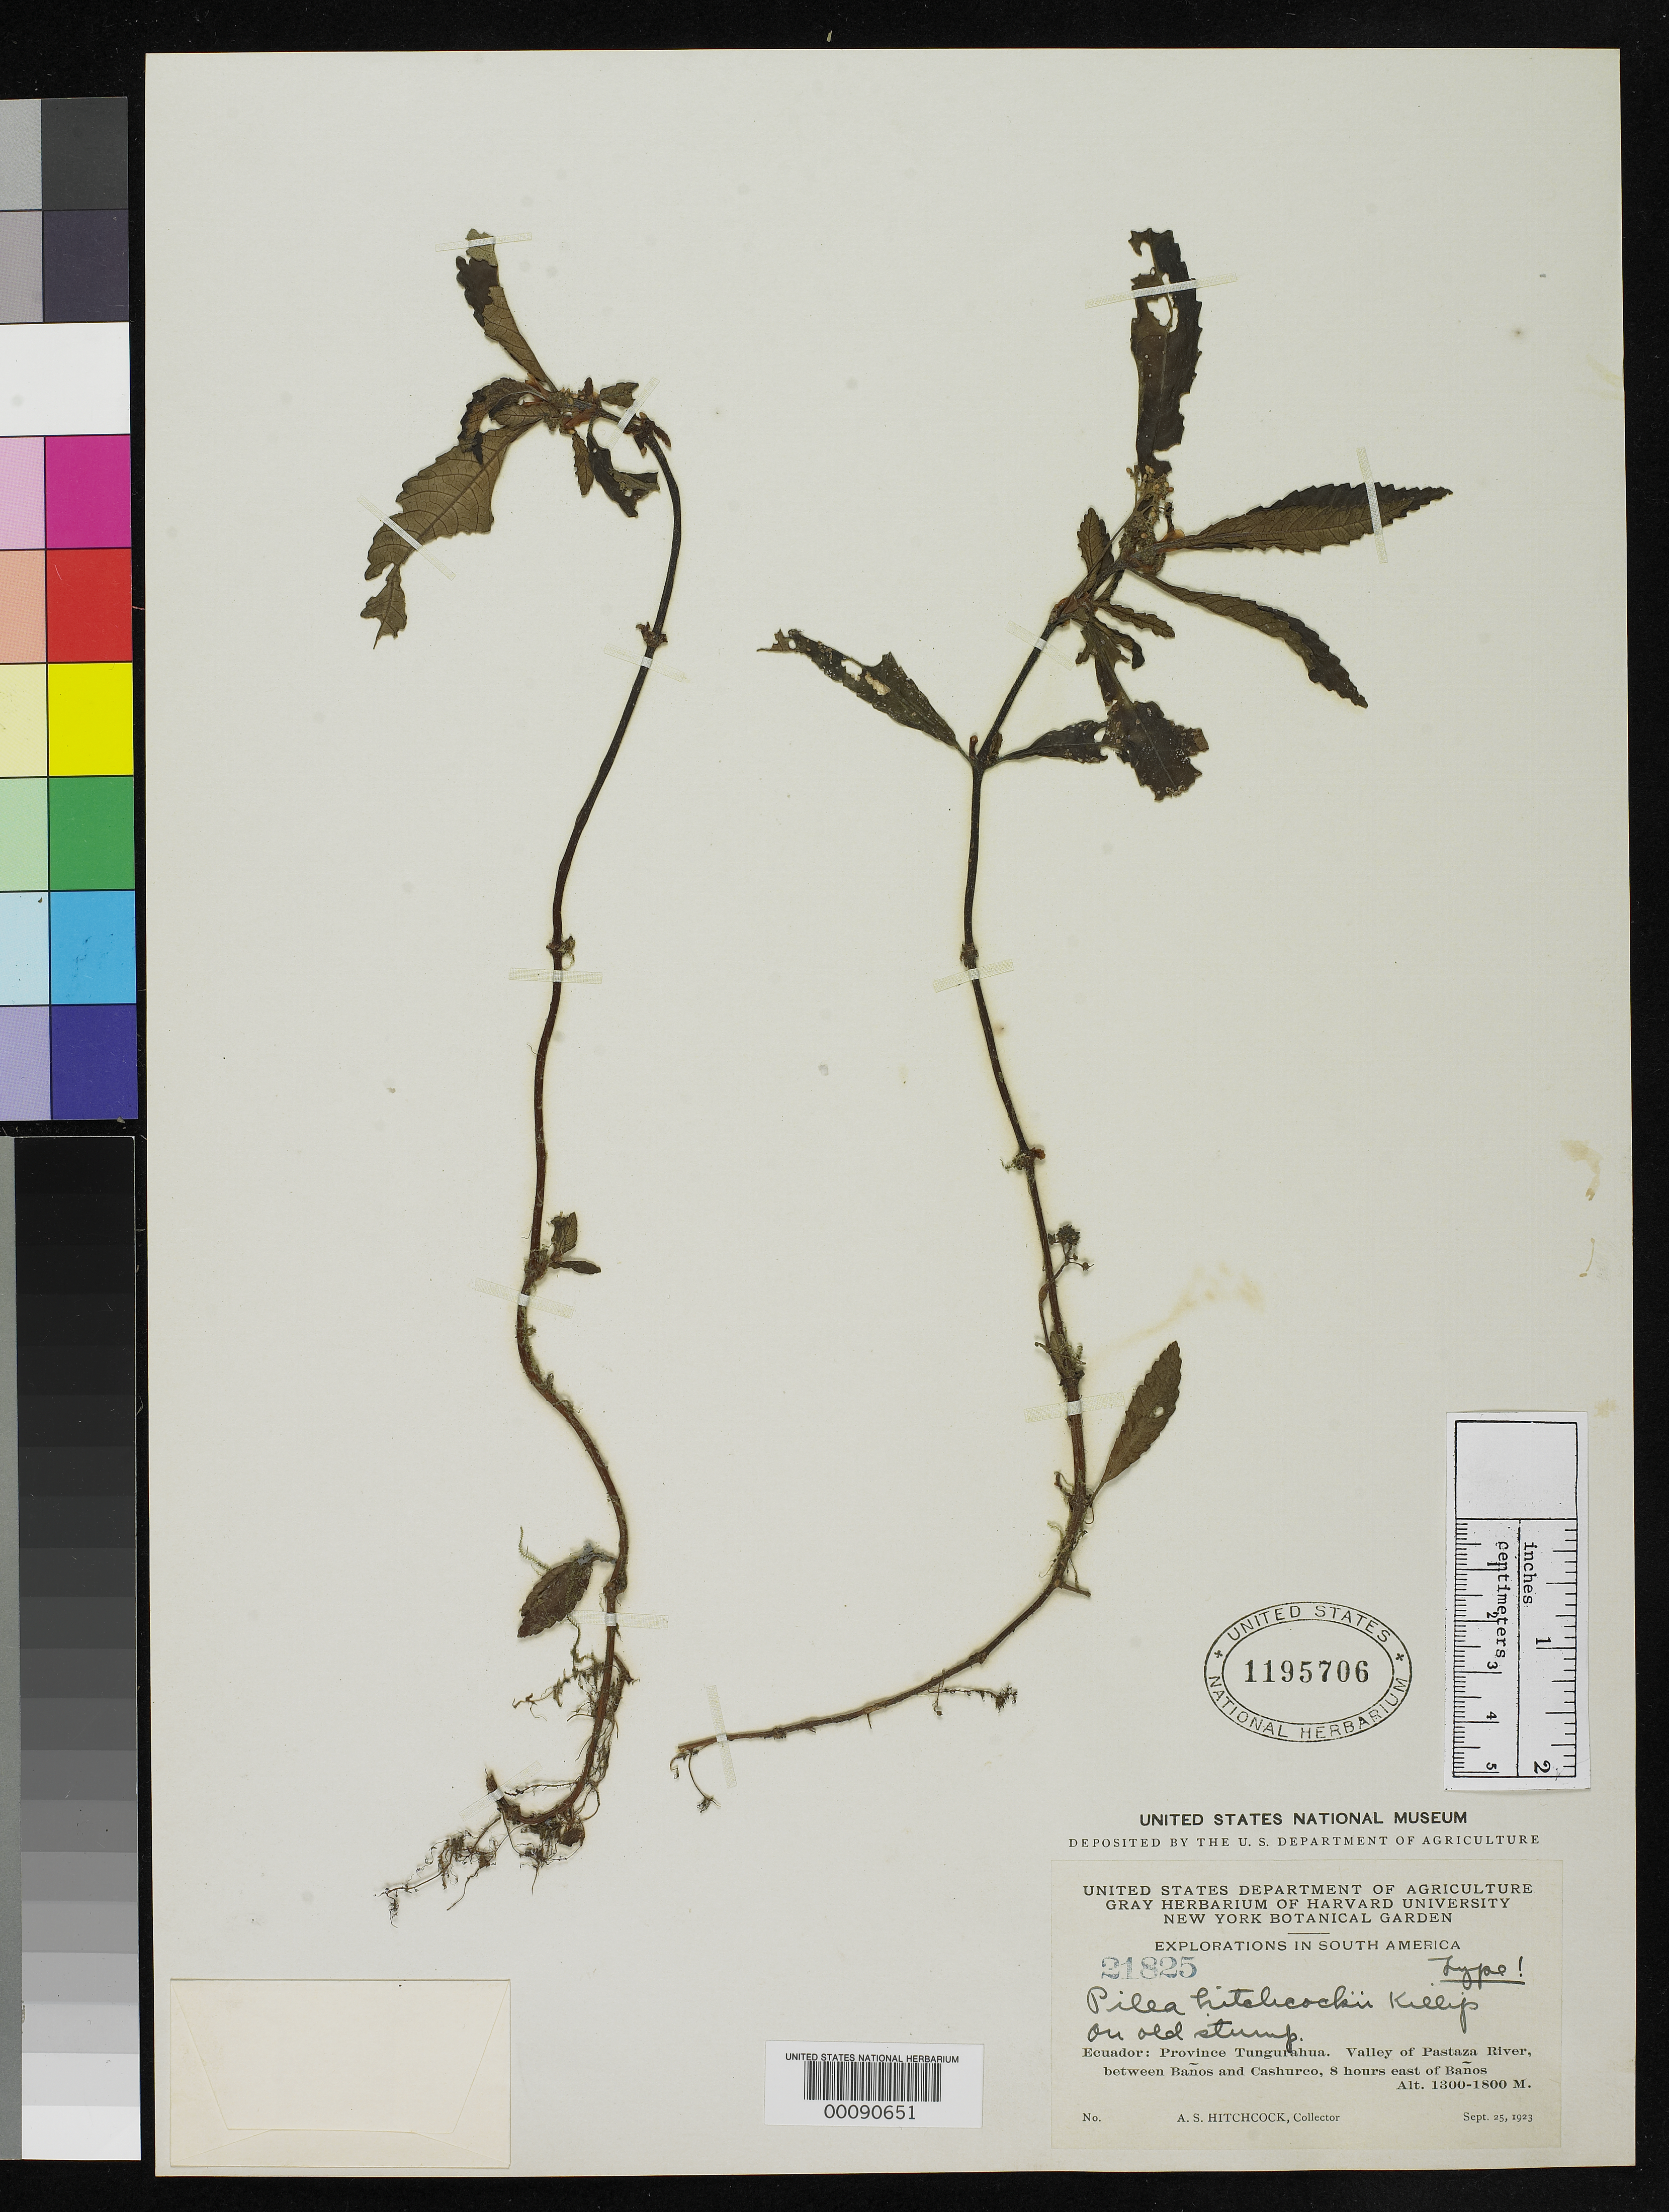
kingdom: Plantae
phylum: Tracheophyta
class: Magnoliopsida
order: Rosales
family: Urticaceae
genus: Pilea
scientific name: Pilea hitchcockii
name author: Killip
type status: Holotype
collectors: A. S. Hitchcock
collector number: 21825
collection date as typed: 25 Sep 1923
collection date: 1923-09-25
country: Ecuador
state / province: Tungurahua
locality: Valley of Pastaza River, between Banos and Cashurco.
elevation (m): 1300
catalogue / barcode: US 1195706